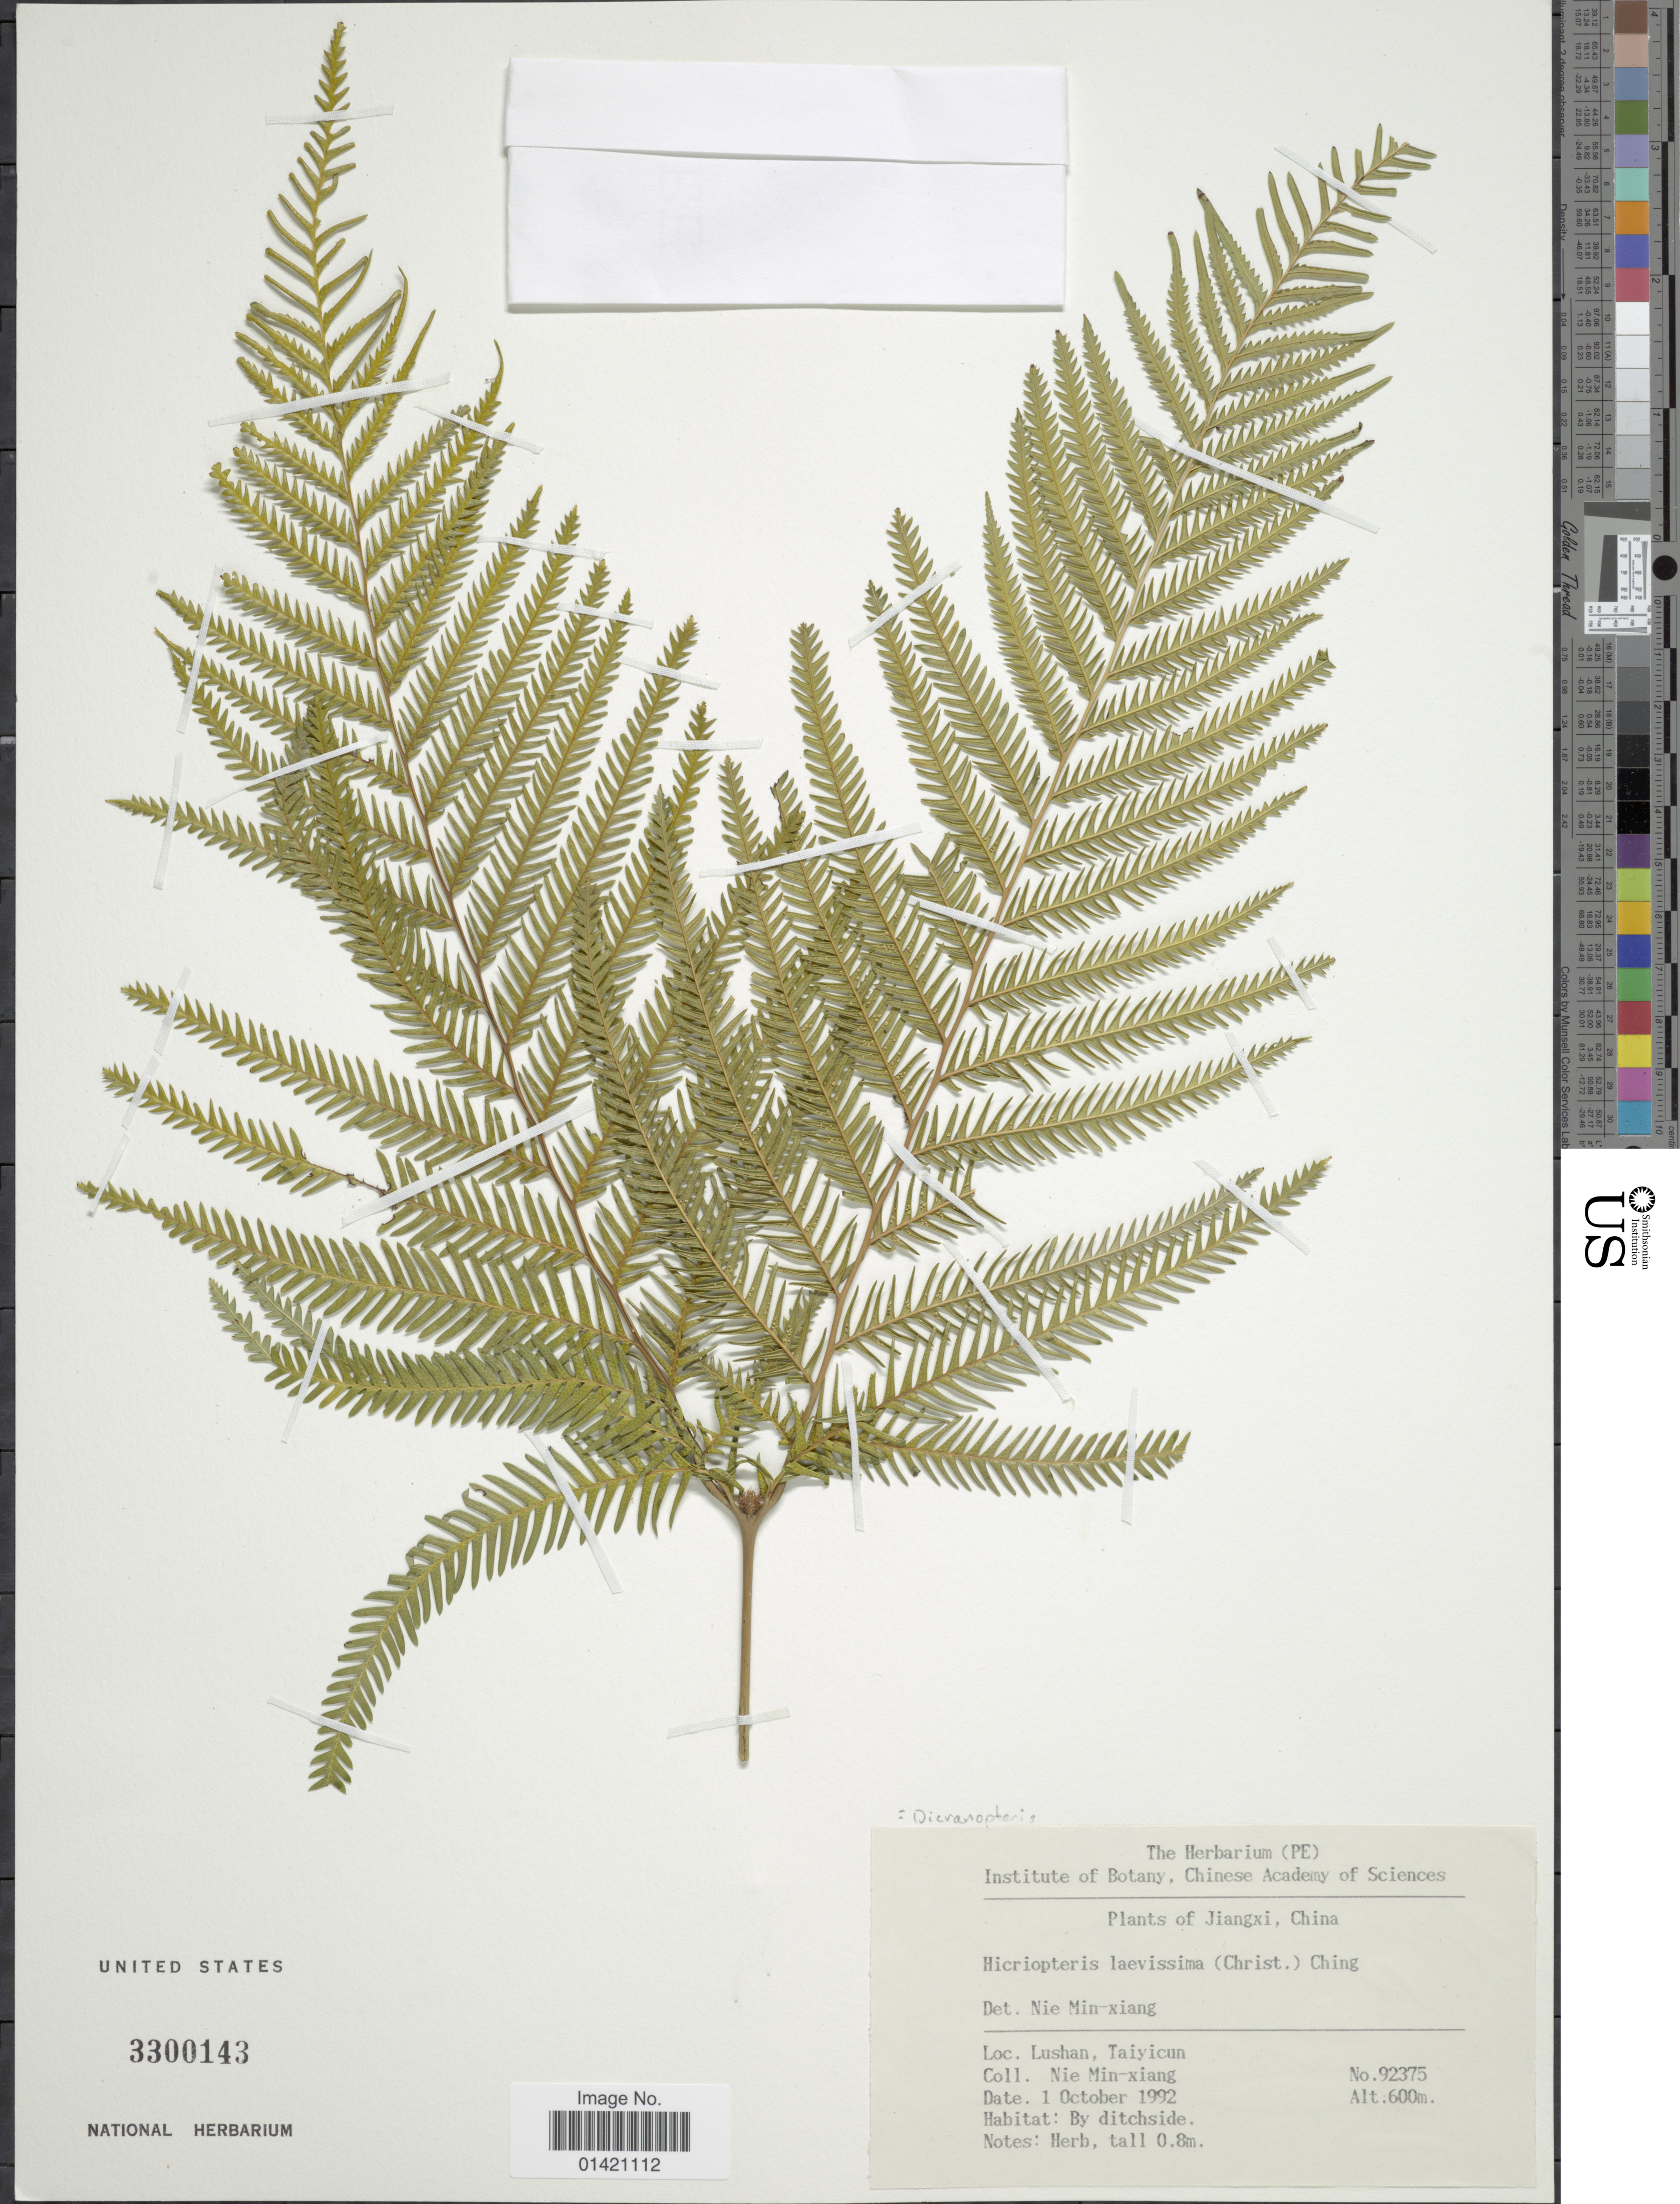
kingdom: Plantae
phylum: Tracheophyta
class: Polypodiopsida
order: Gleicheniales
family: Gleicheniaceae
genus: Diplopterygium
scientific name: Diplopterygium laevissimum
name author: (Christ) Nakai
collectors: M. Nie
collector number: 92375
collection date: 1992-10-01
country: China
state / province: Jiangxi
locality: Lushan, Taiyicum.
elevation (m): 600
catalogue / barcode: US 3300143